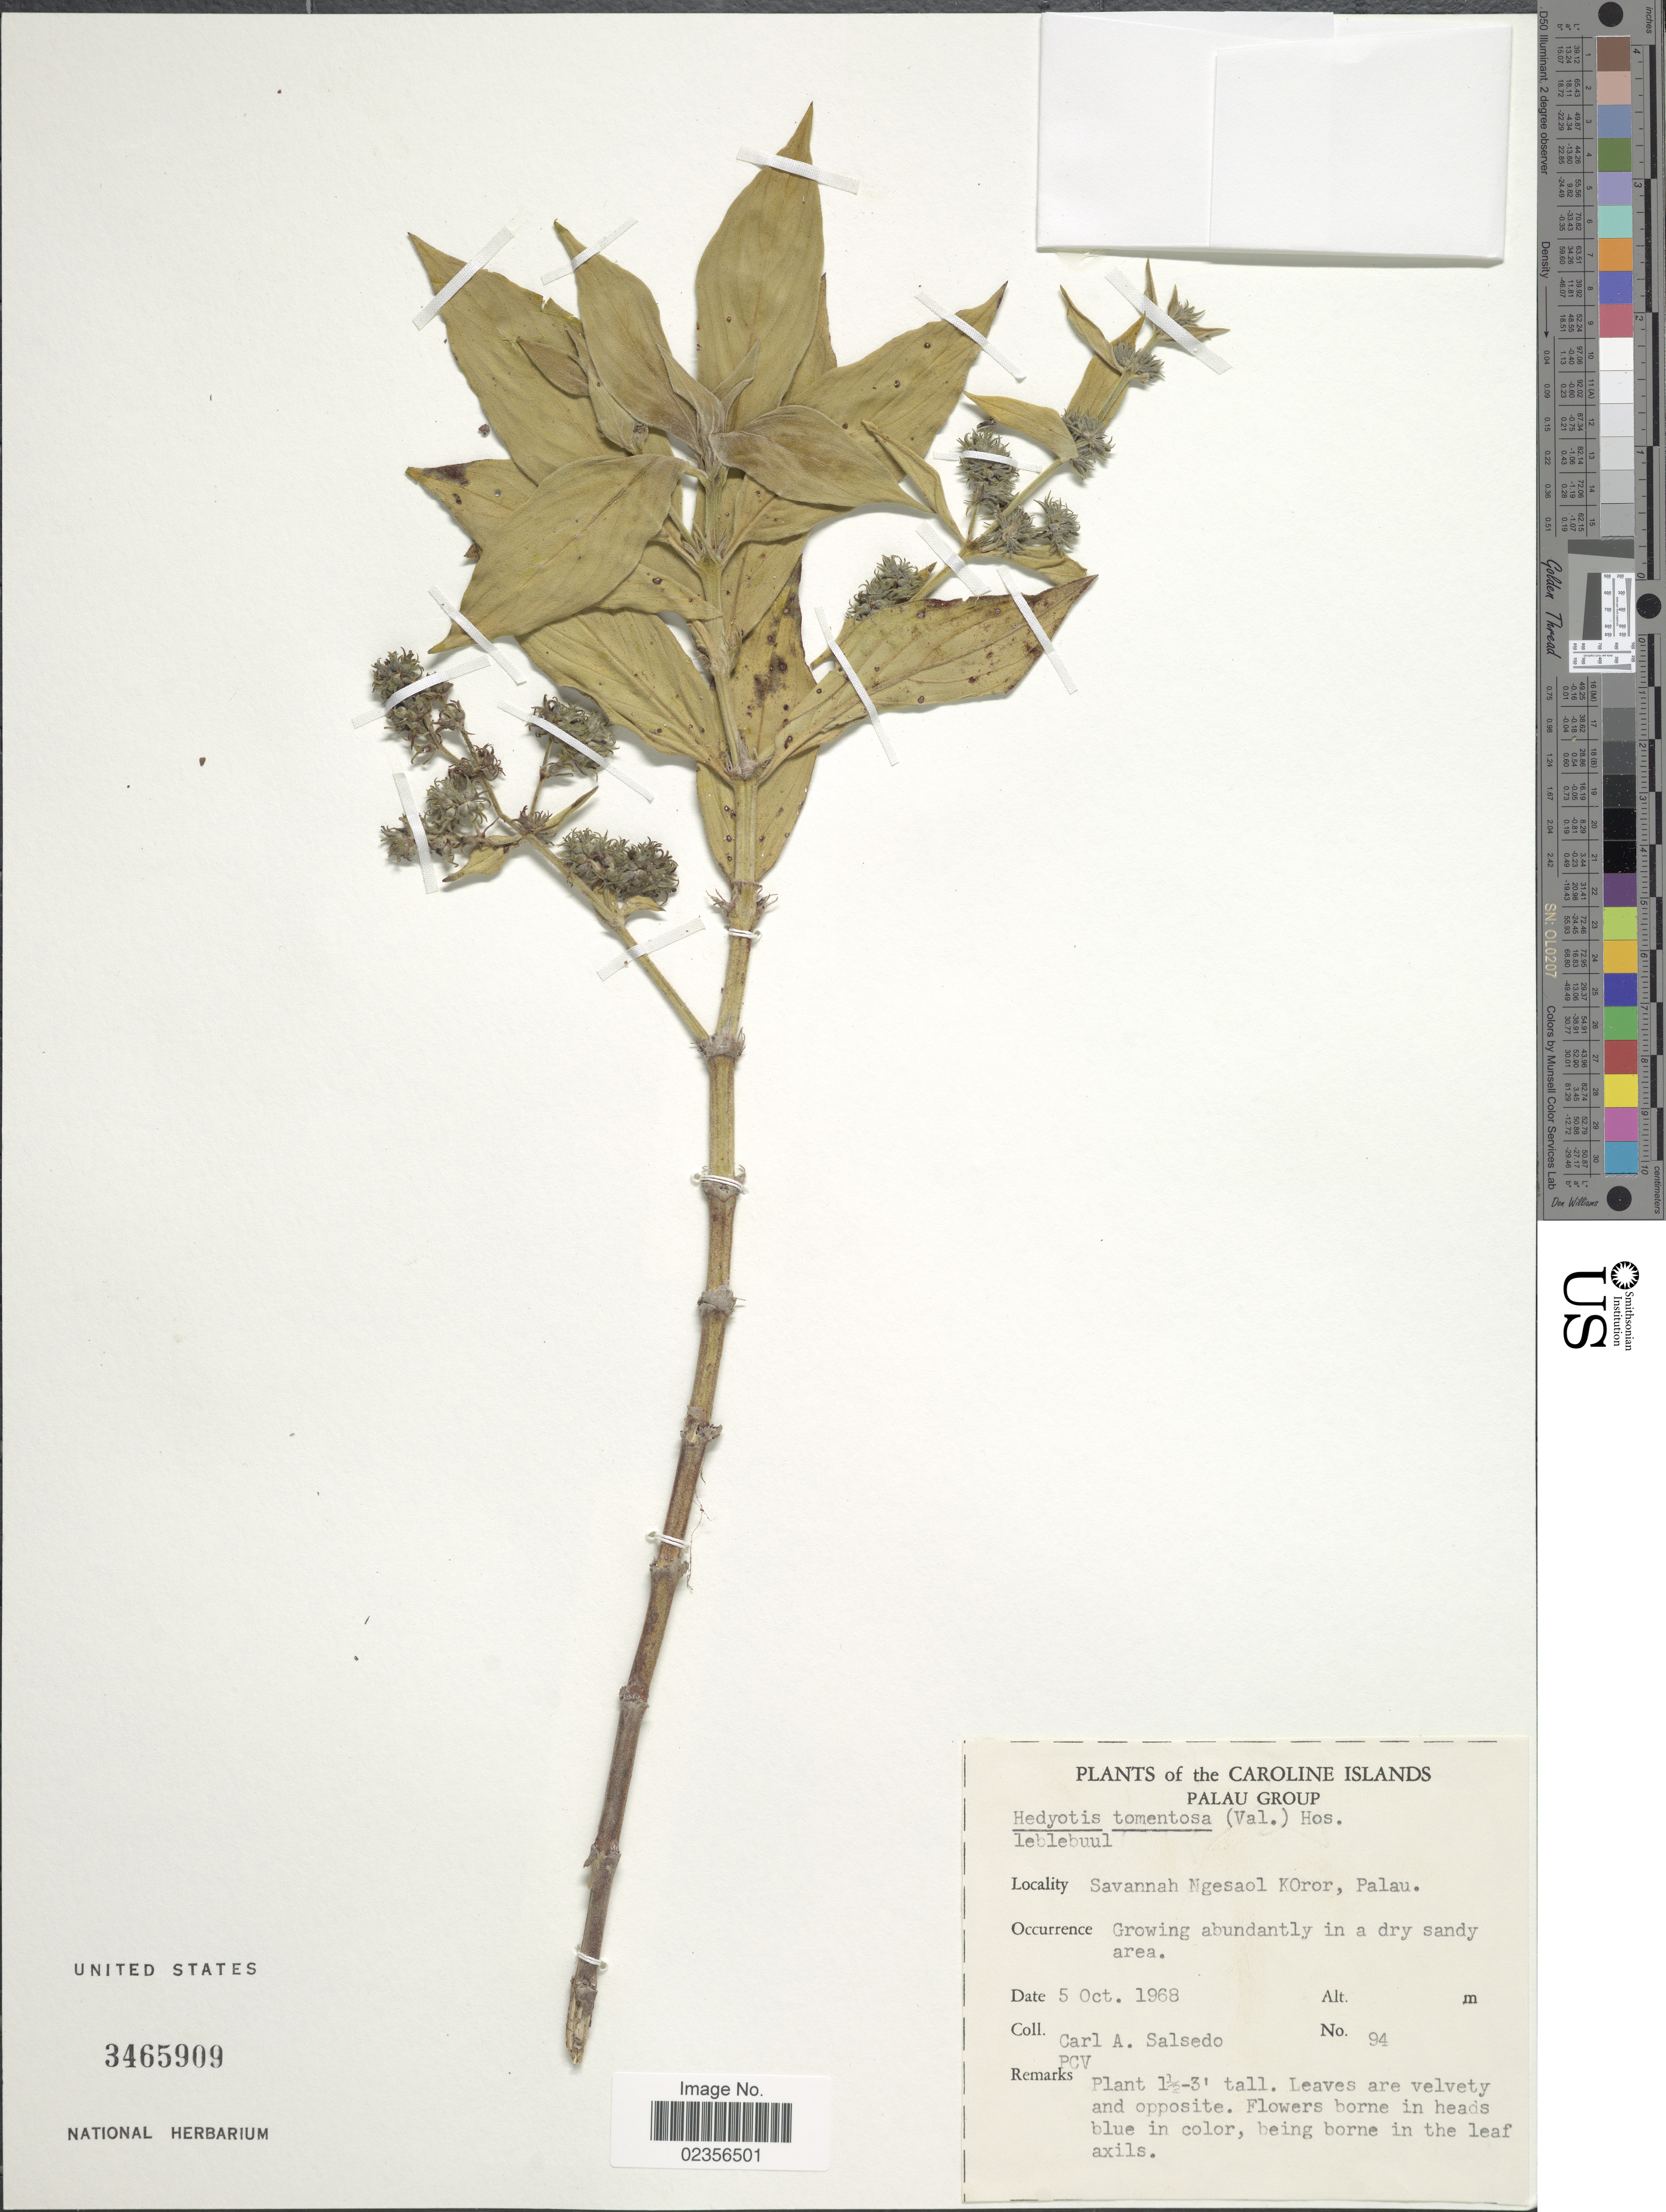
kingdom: Plantae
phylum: Tracheophyta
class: Magnoliopsida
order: Gentianales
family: Rubiaceae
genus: Hedyotis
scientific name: Hedyotis tomentosa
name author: (Valeton) Hosok.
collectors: C.A. Salsedo & P. C. V.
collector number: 94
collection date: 1968-10-05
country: Palau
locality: Palau Group. Savannah Ngesaol Koror, Palau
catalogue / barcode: US 3465909